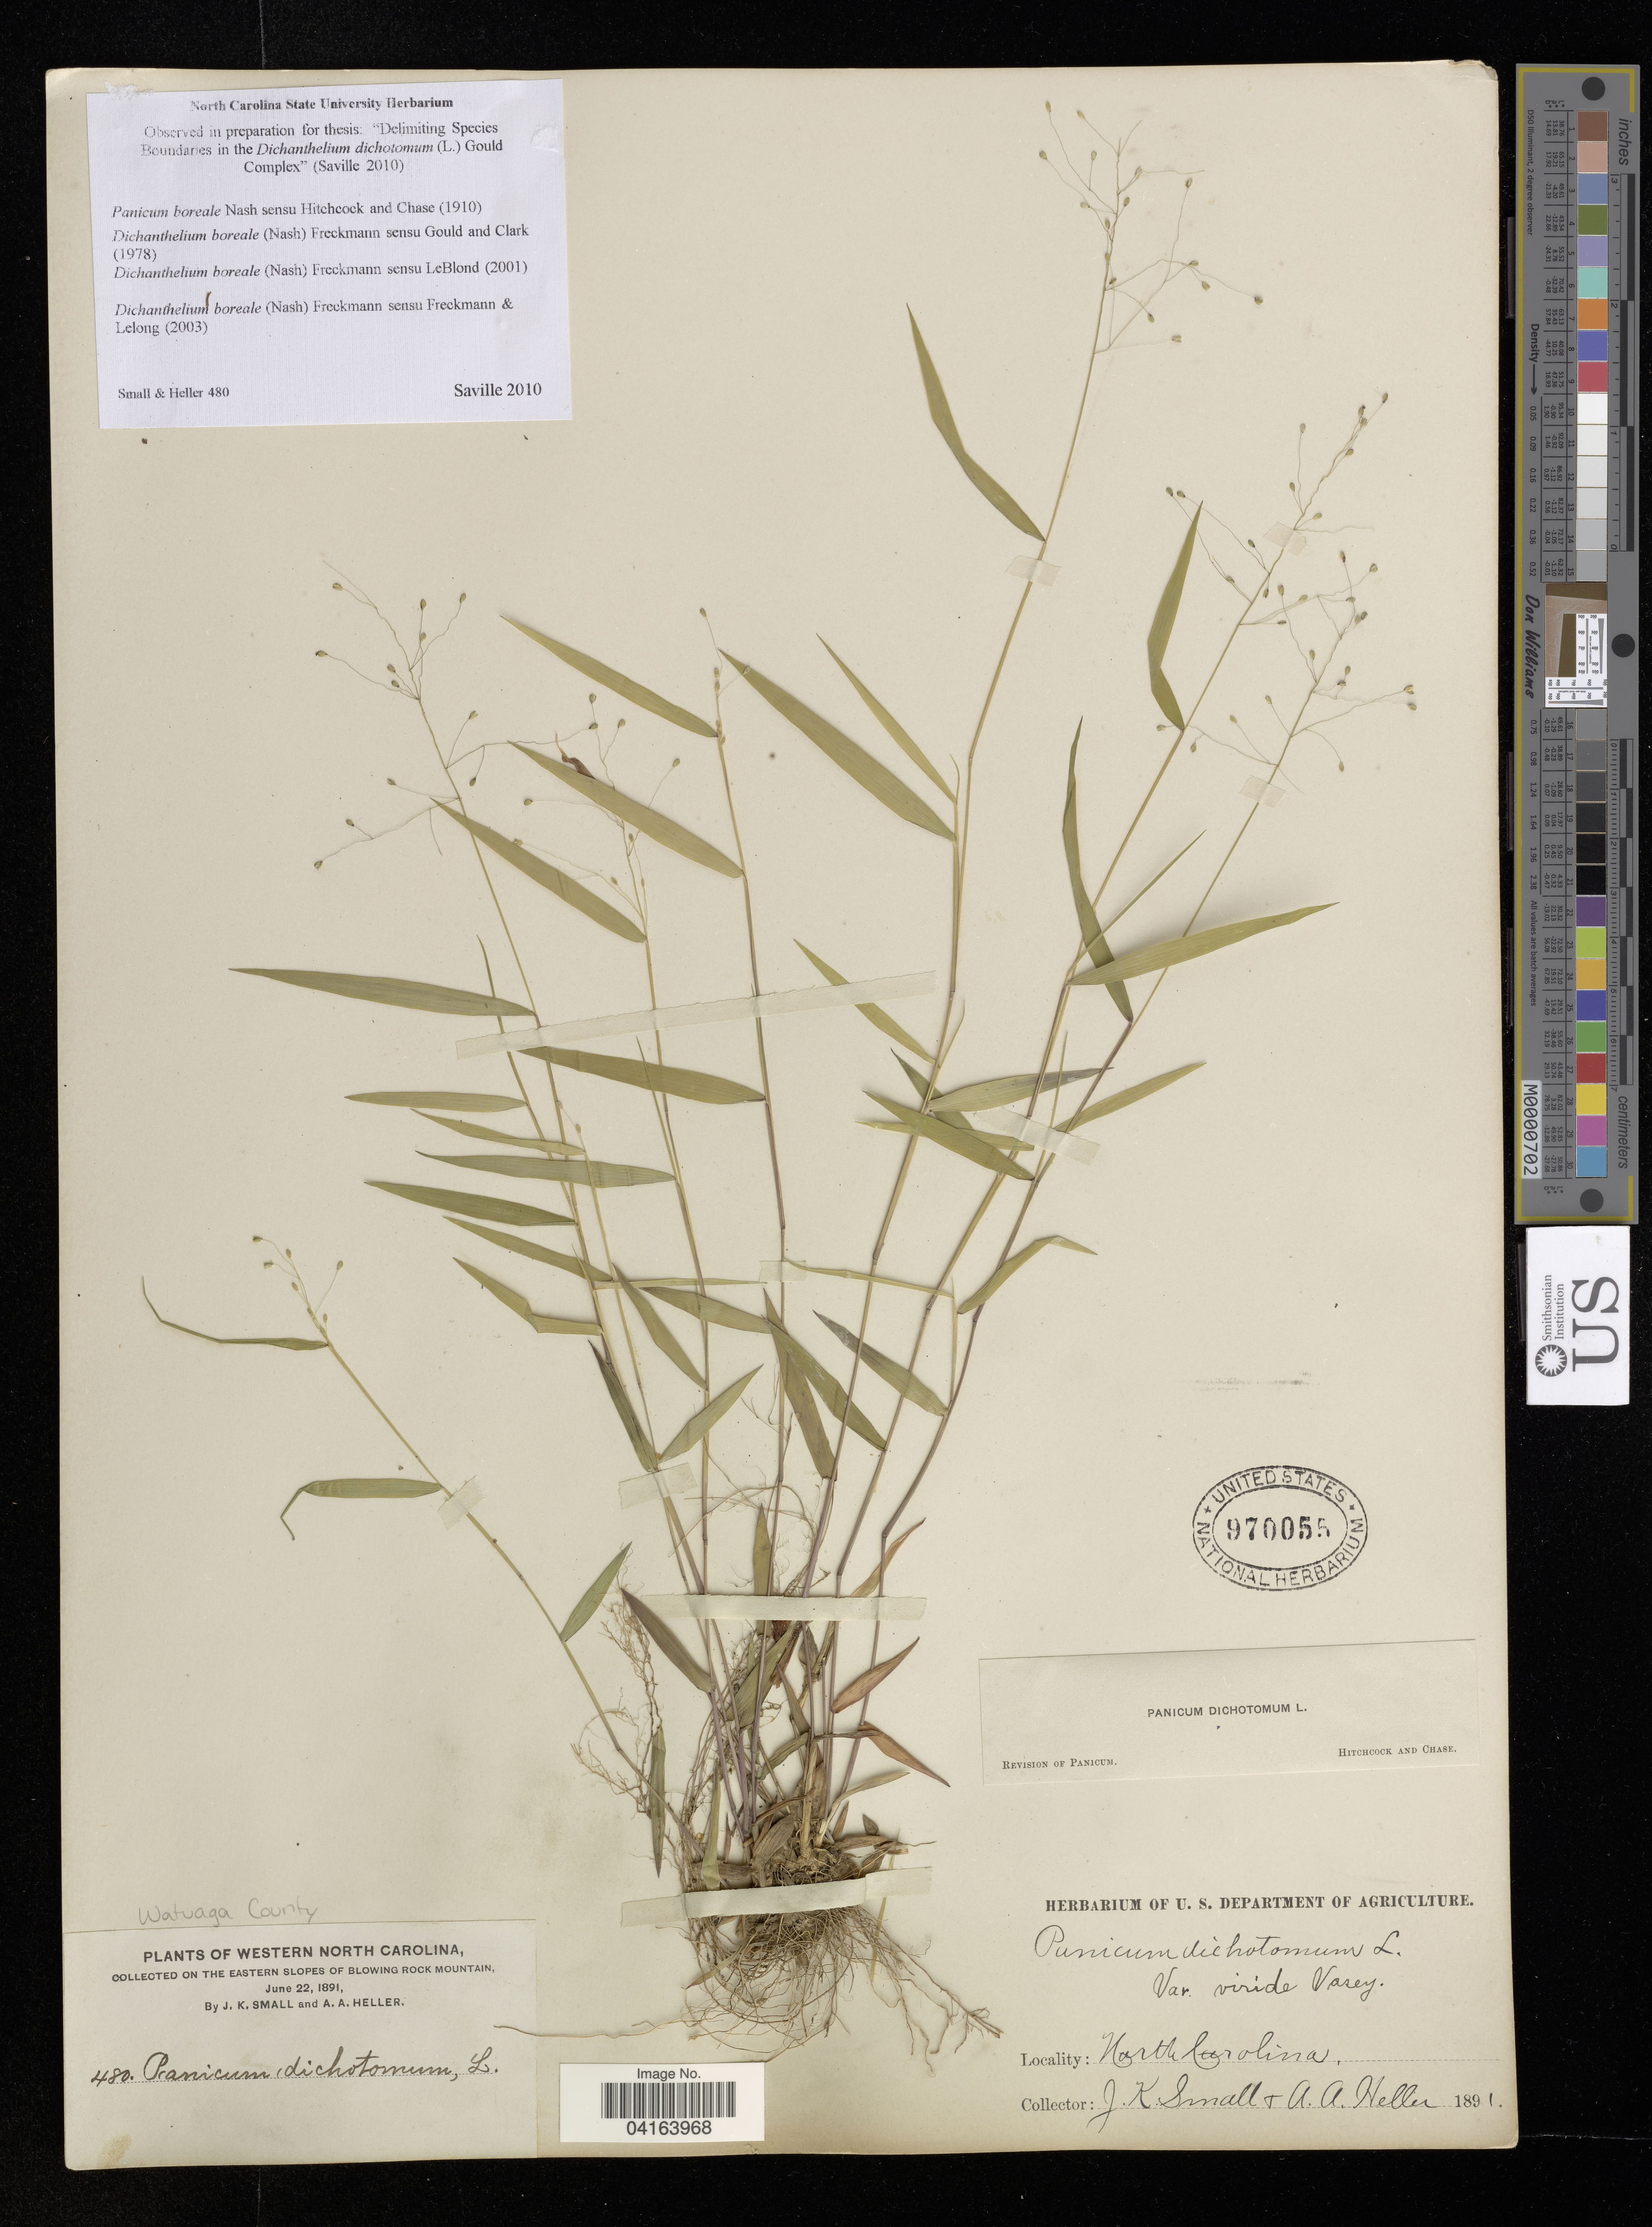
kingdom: Plantae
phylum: Tracheophyta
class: Liliopsida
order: Poales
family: Poaceae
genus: Dichanthelium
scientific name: Dichanthelium boreale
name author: (Nash) Freckmann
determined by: Saville, A. C., (NCSC), North Carolina State University (UNITED STATES)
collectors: J. K. Small & A. Heller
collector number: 1891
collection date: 1891-06-22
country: United States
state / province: North Carolina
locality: The eastern slopes of blowing rock mountain.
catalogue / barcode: US 970055